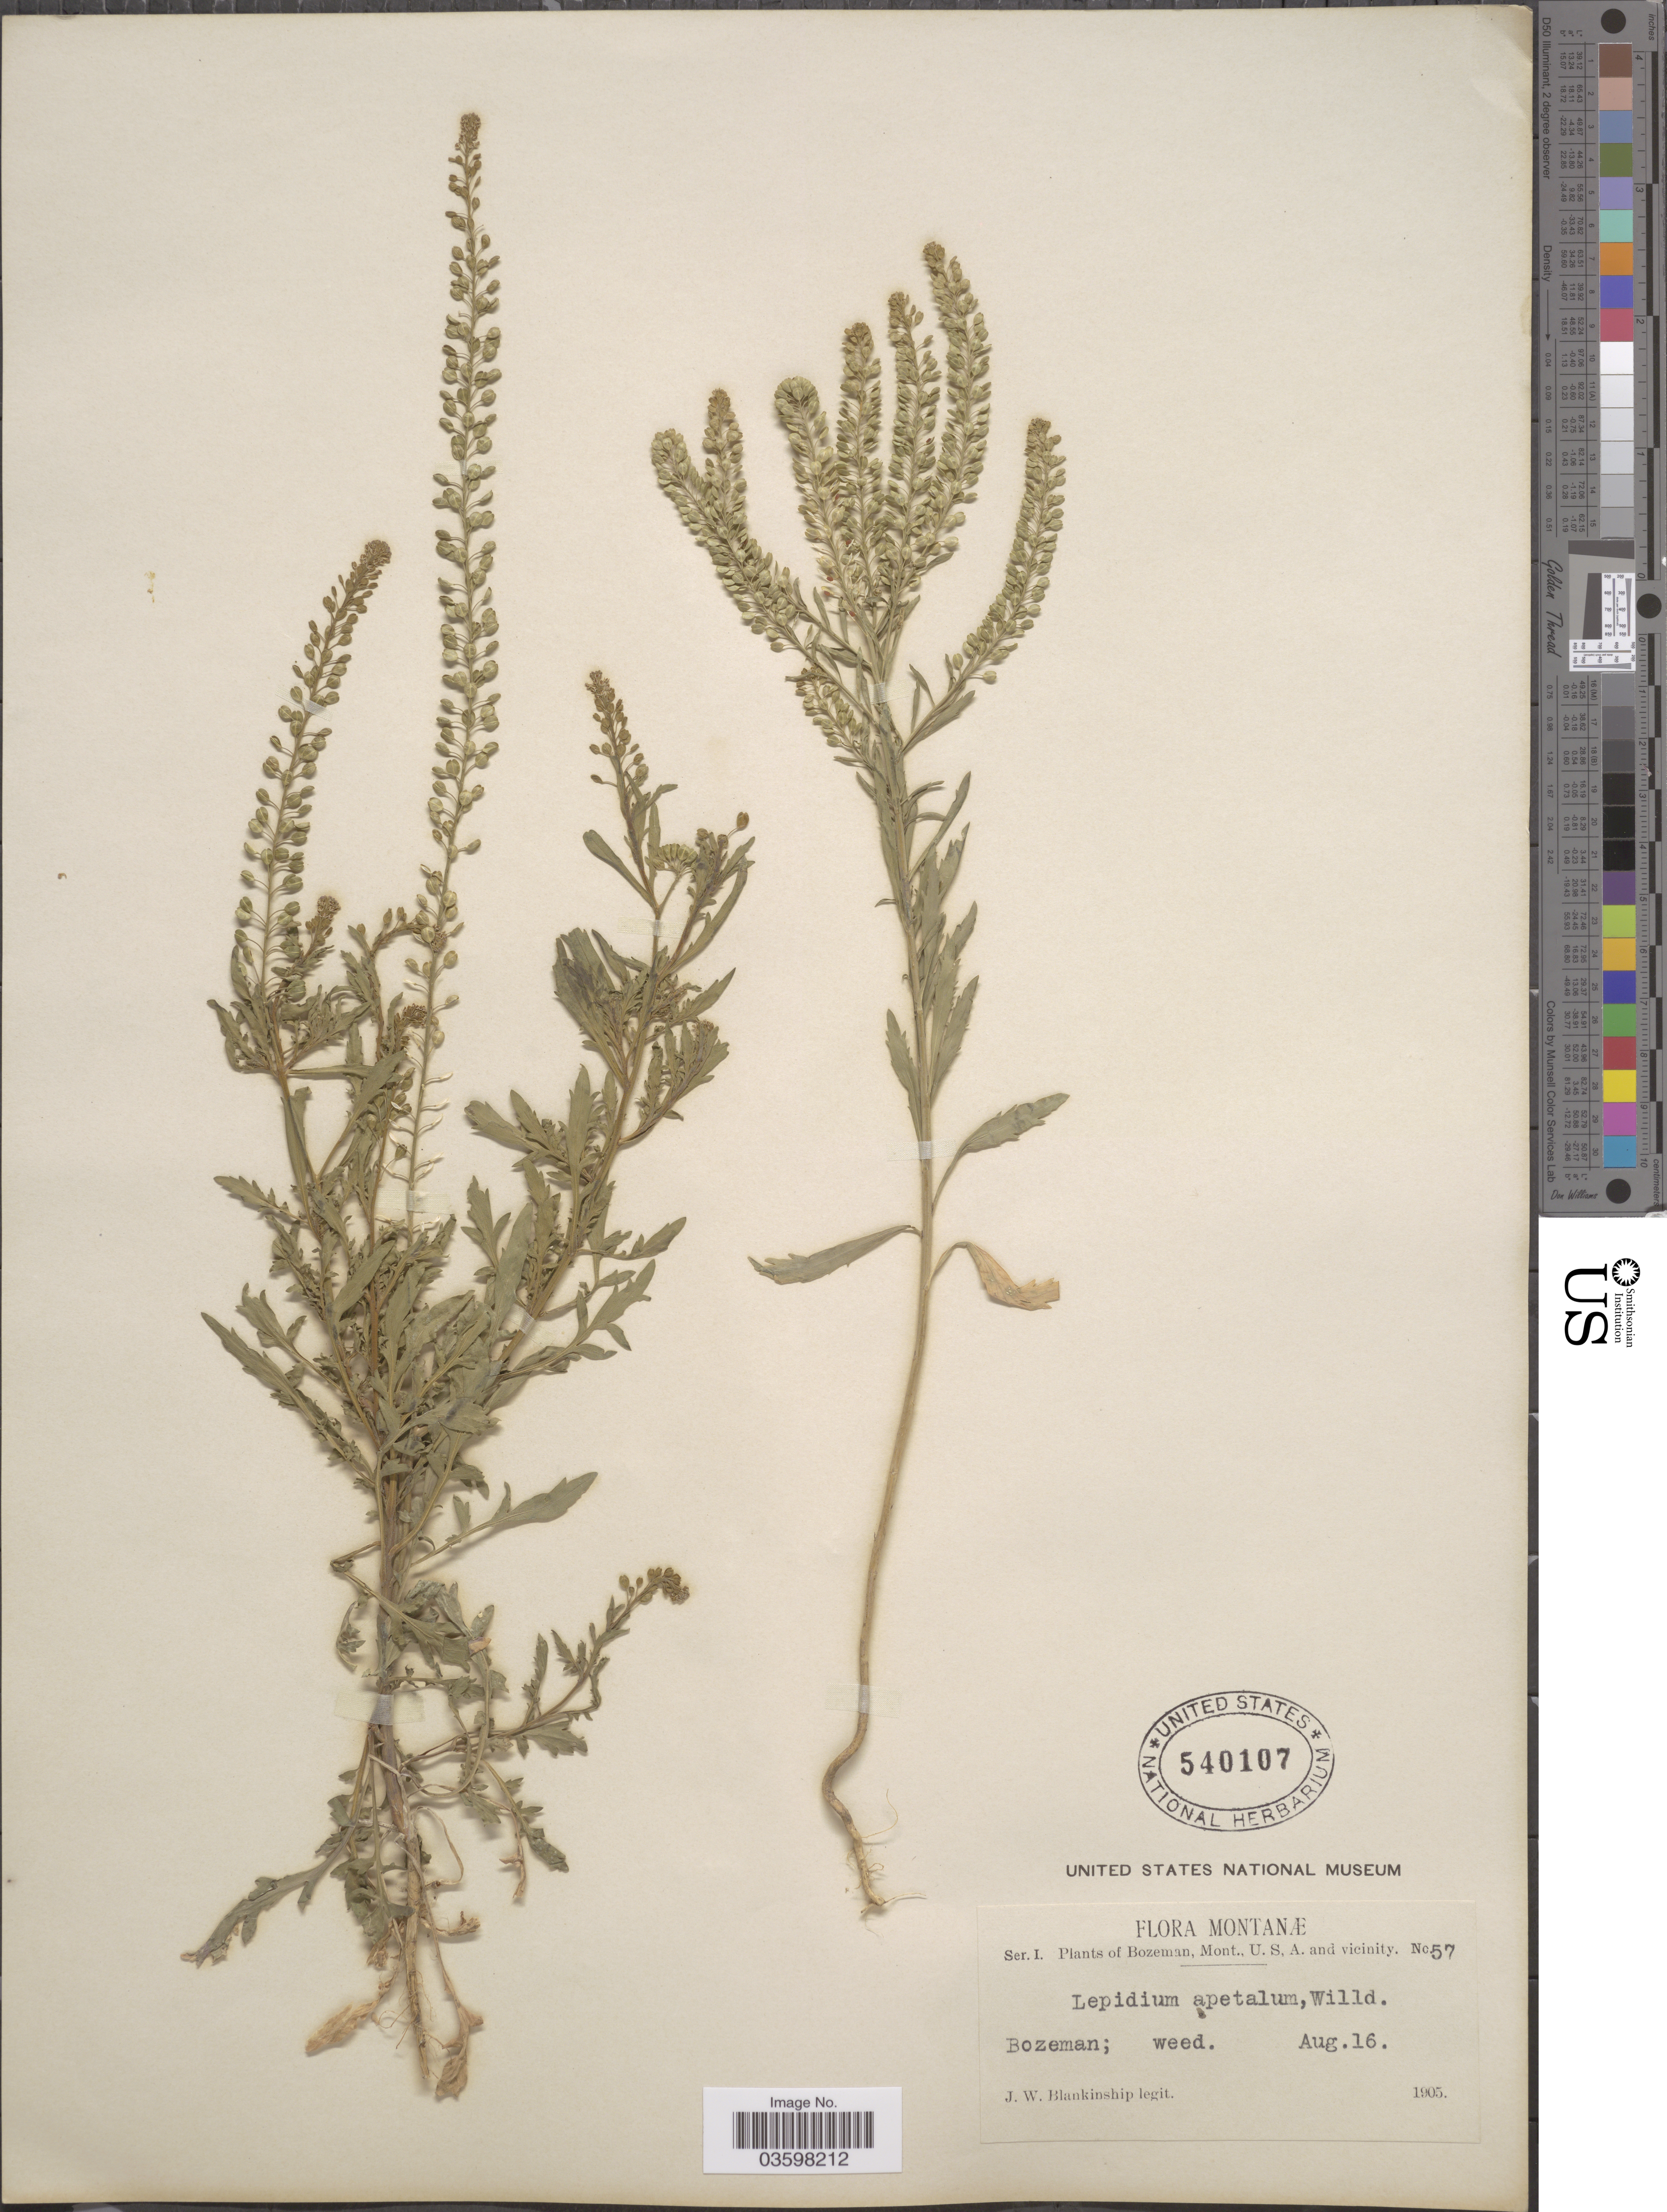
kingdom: Plantae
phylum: Tracheophyta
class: Magnoliopsida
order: Brassicales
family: Brassicaceae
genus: Lepidium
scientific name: Lepidium densiflorum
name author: Schrad.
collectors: J. W. Blankinship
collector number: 57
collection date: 1905-08-16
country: United States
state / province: Montana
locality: Bozeman, and vicinity.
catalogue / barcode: US 540107